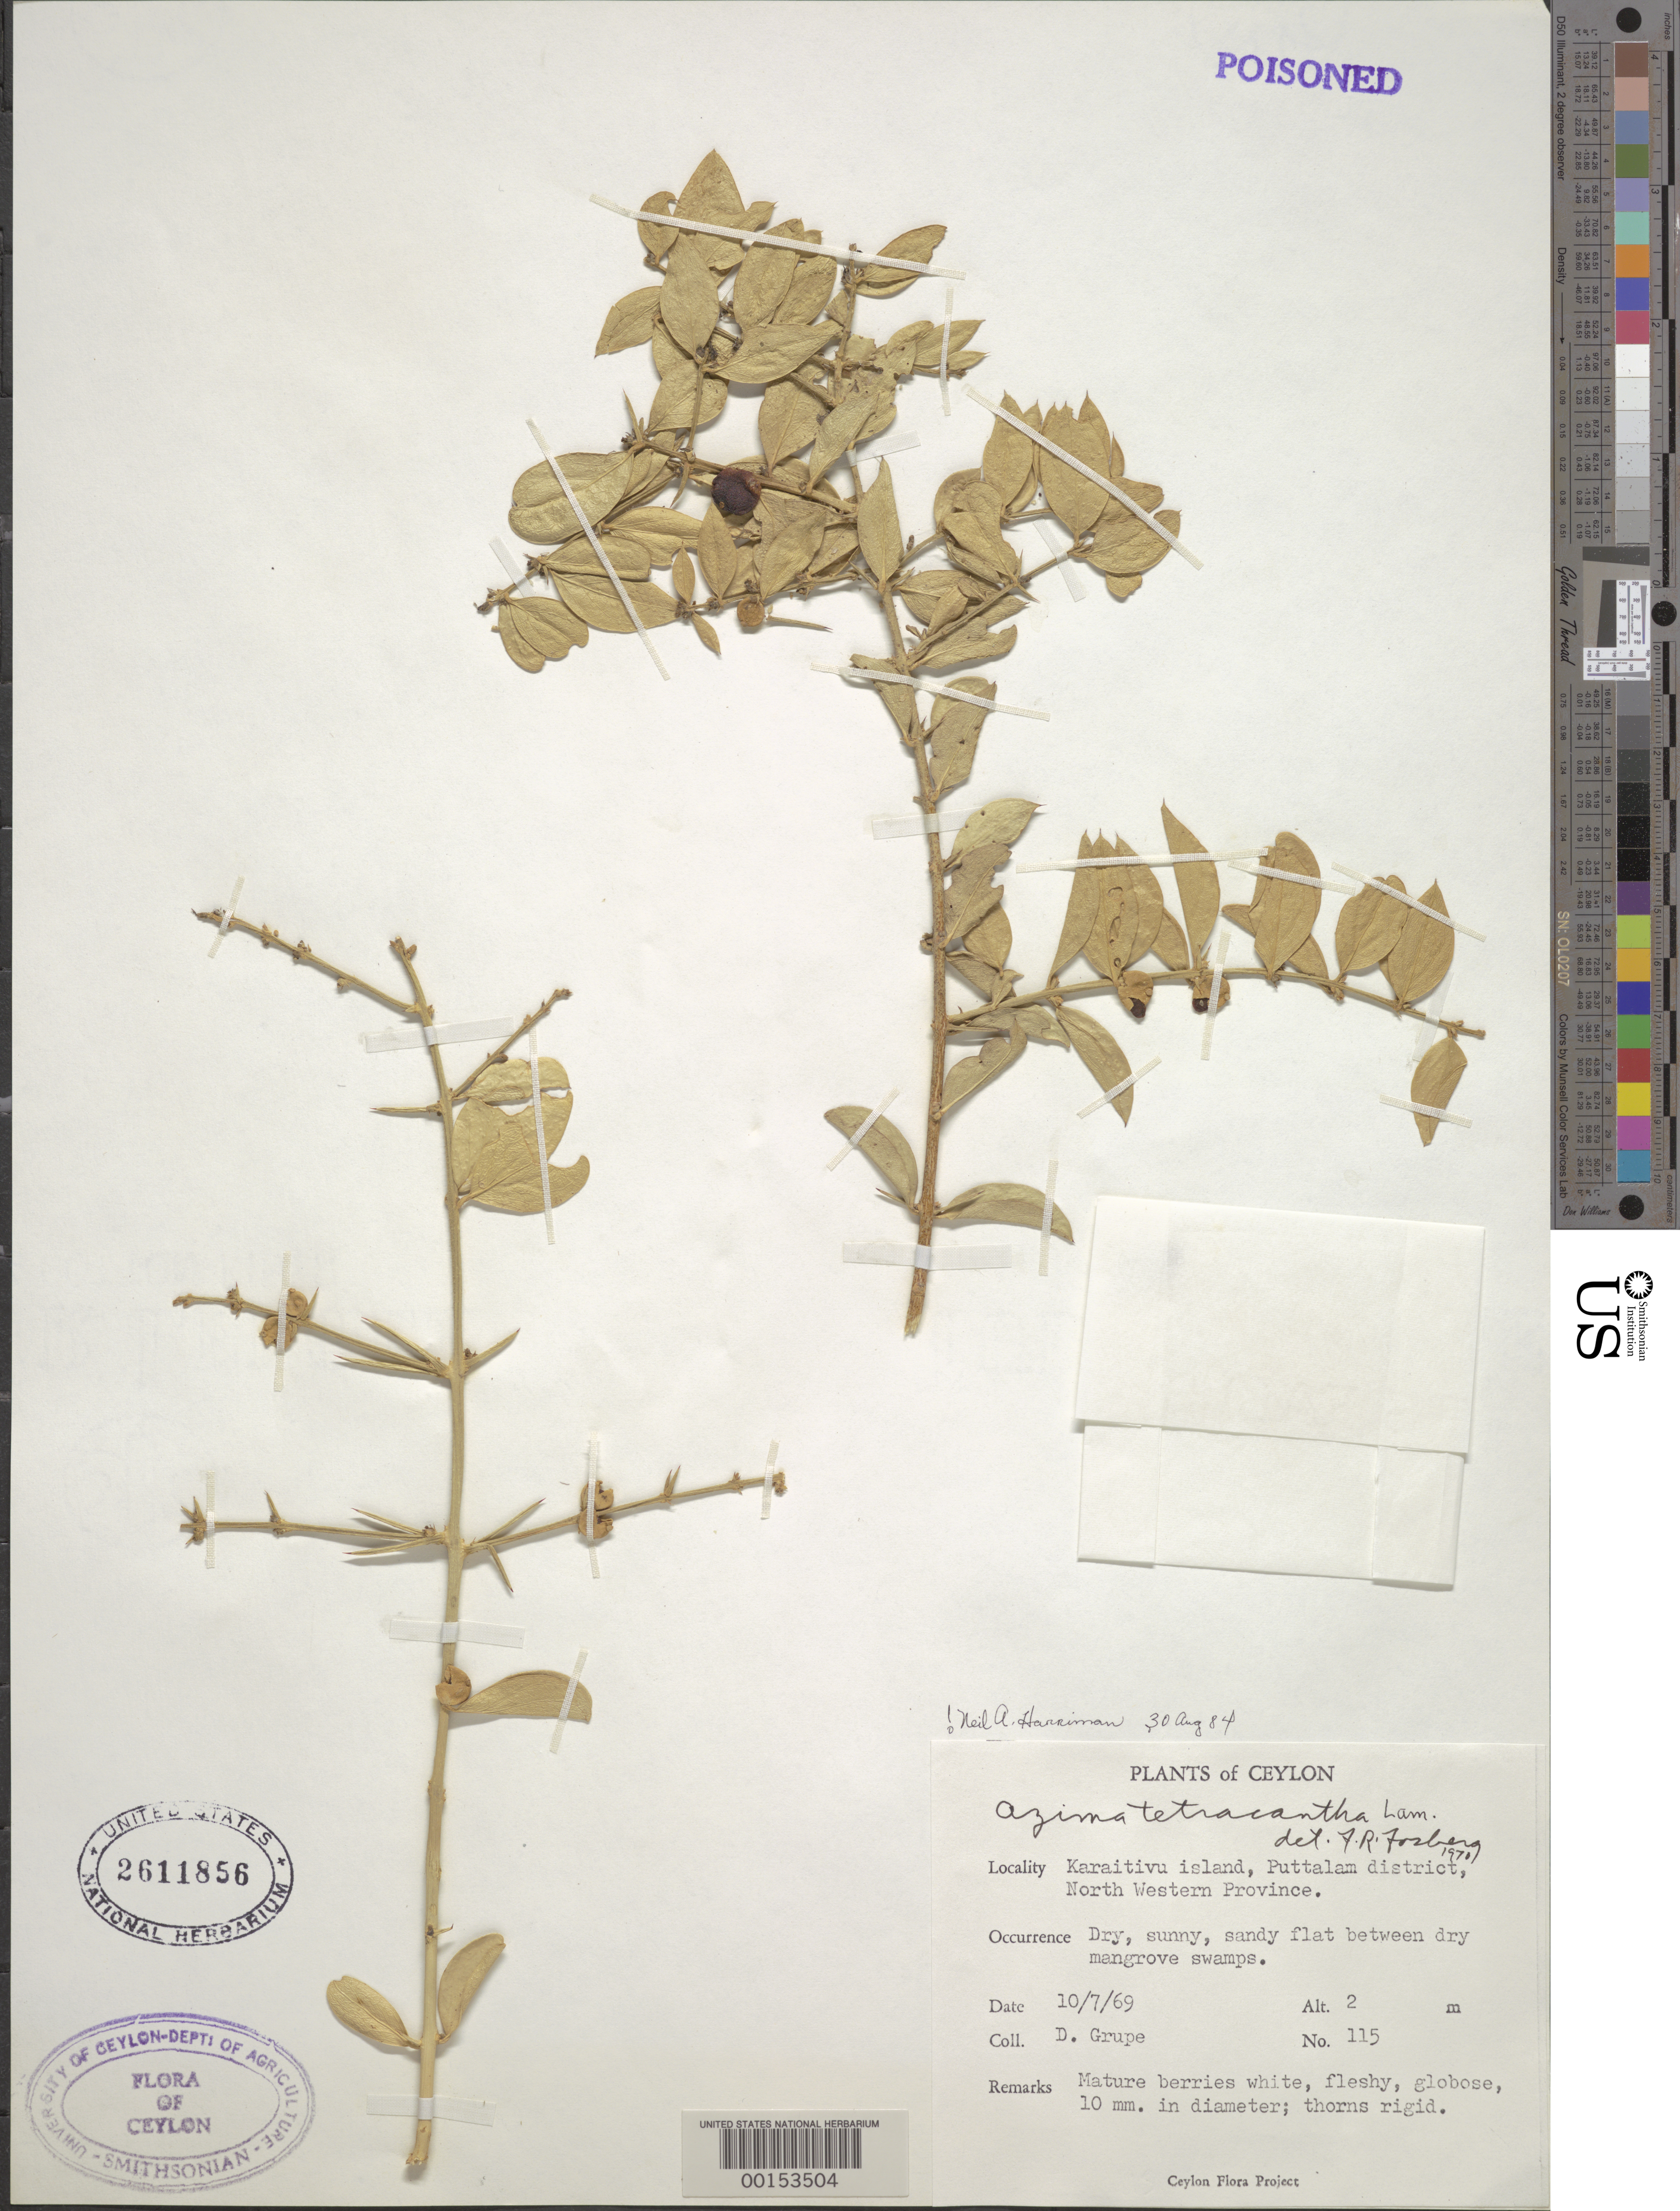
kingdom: Plantae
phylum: Rhodophyta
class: Florideophyceae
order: Ceramiales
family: Rhodomelaceae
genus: Digenea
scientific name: Digenea simplex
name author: (Wulfen) C. Agardh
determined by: Norris, J. N.; Bucher, K. E.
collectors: K. E. Bucher & B. Brooks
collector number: Kb-1206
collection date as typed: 23 Aug 1985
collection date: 1985-08-23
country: Guadeloupe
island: Iles des Saintes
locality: Sugar Loaf Point and Cointe Point, Terre de Haut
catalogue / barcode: US 99403